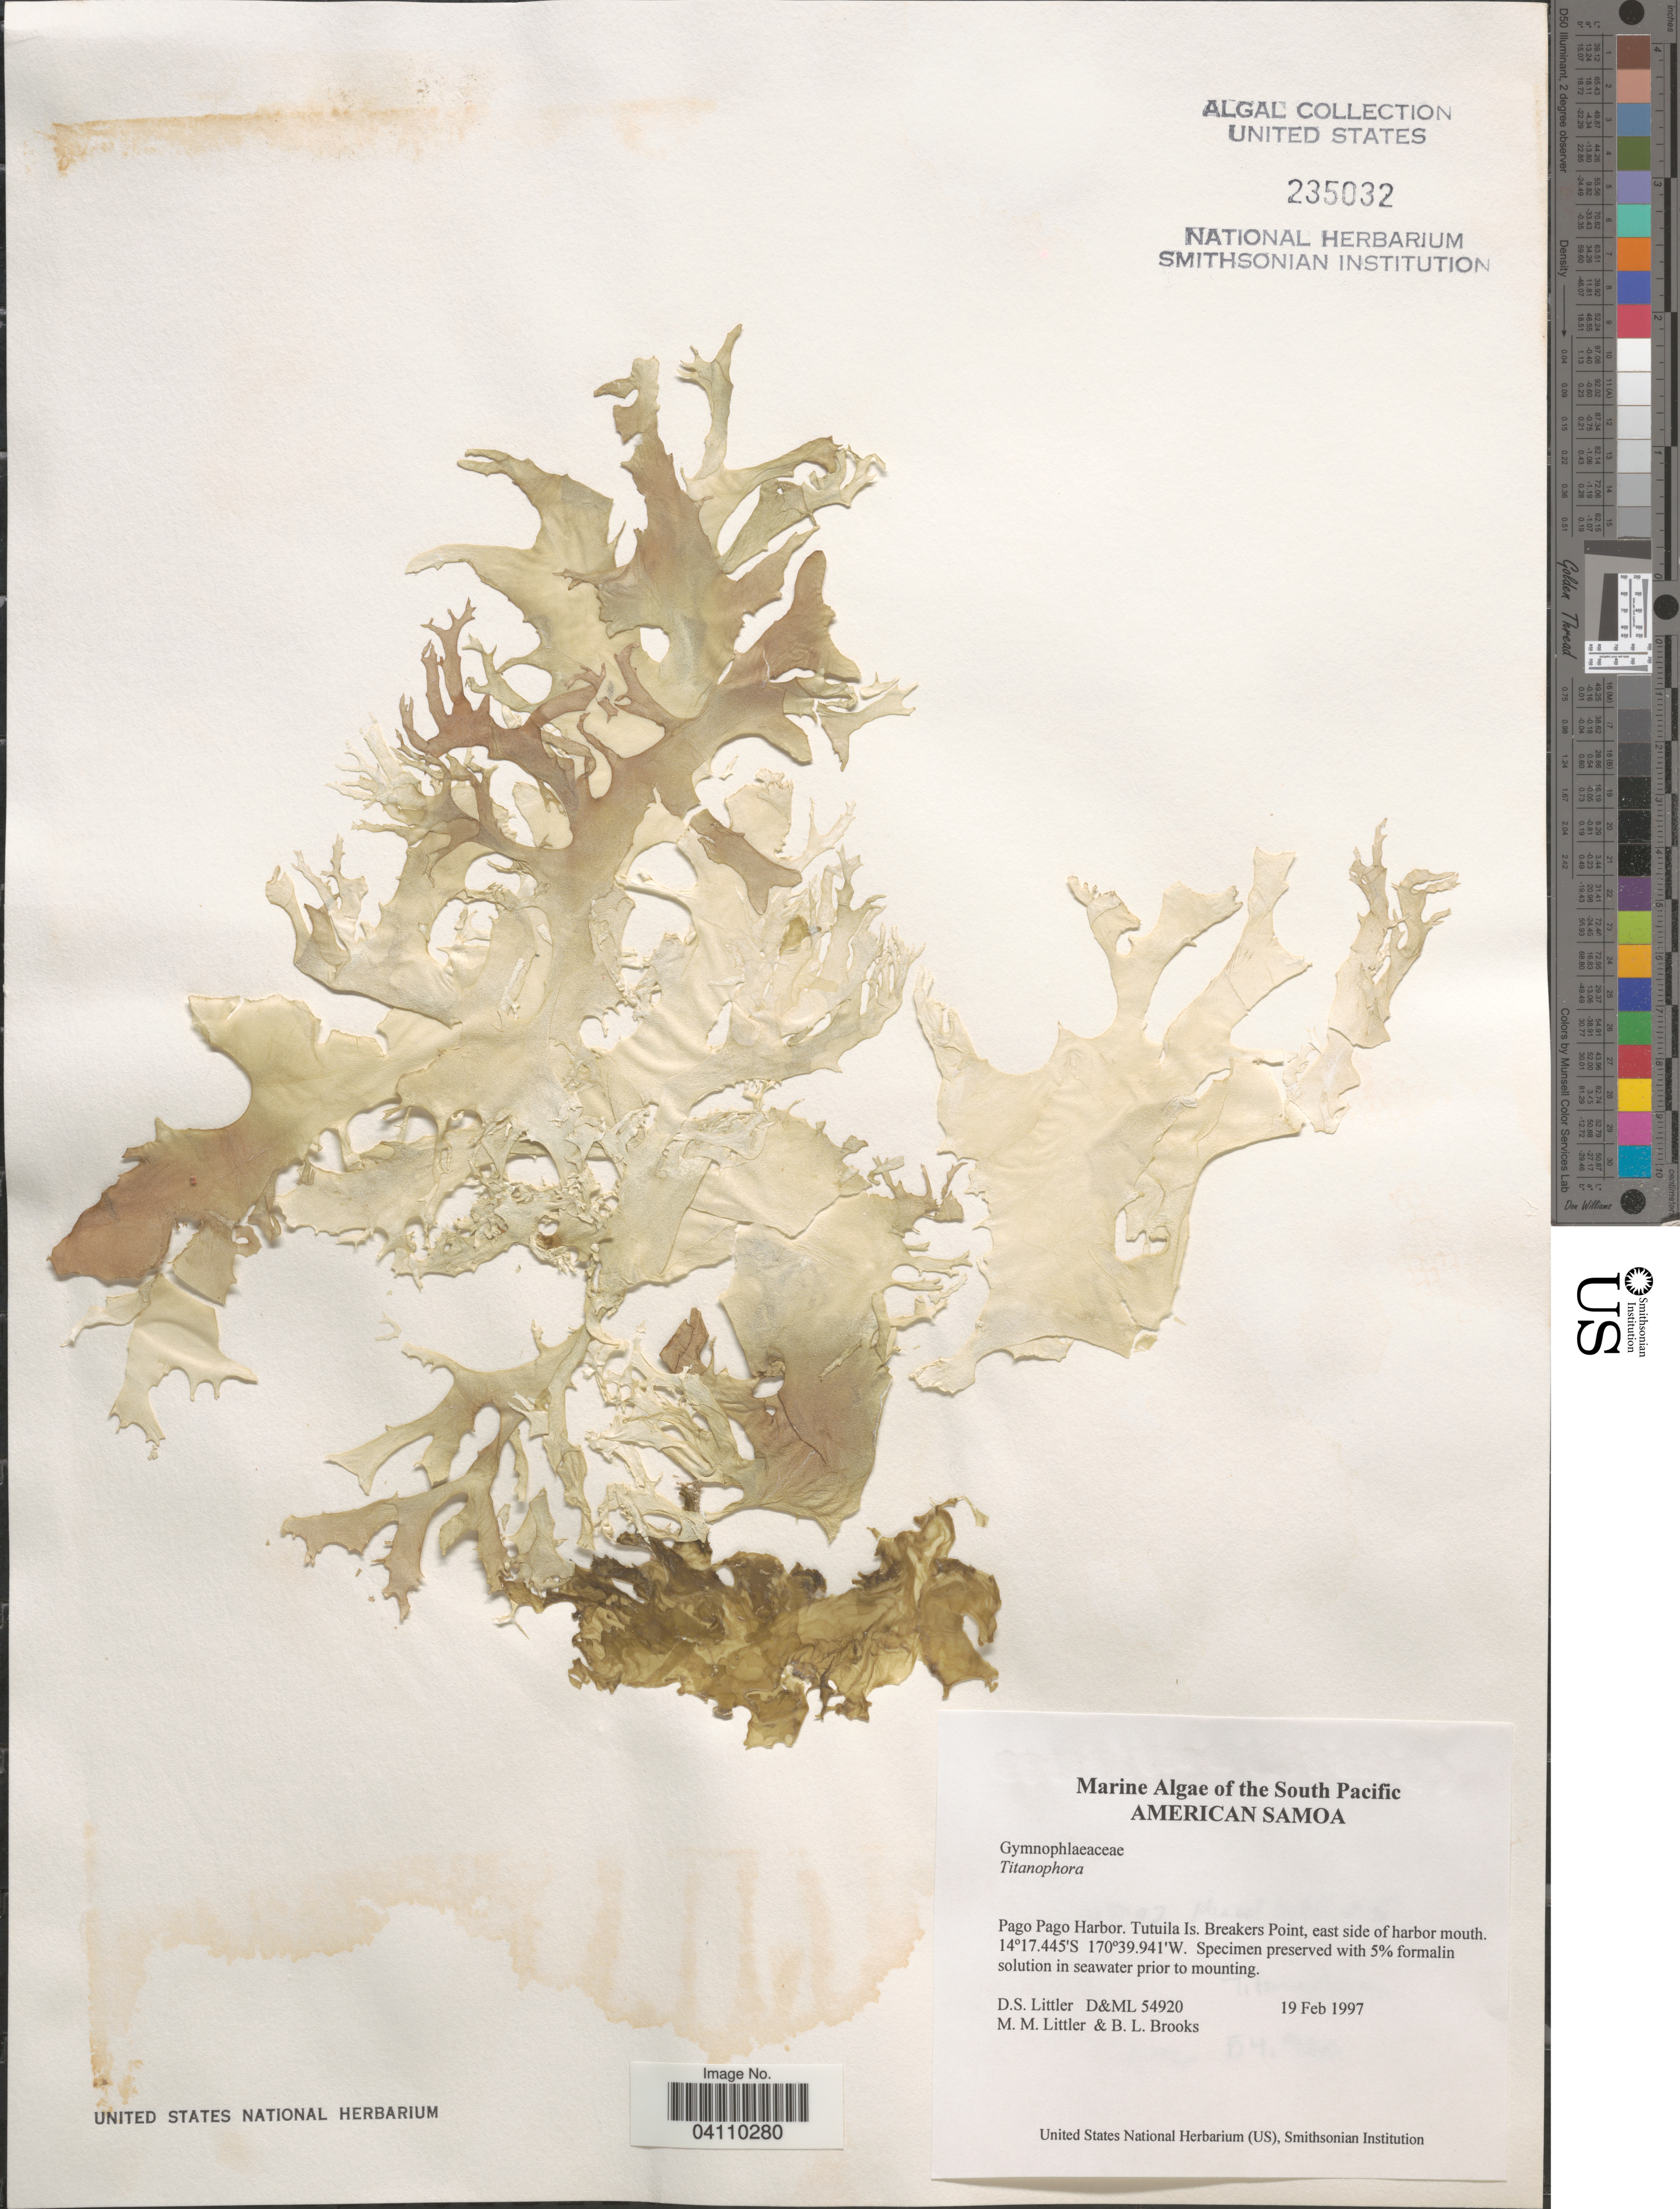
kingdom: Plantae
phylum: Rhodophyta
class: Florideophyceae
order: Nemastomatales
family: Schizymeniaceae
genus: Titanophora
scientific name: Titanophora sp.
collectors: D. S. Littler & B. Brooks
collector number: D&ML54920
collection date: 1997-02-19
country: American Samoa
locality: The South Pacific. Pago Pago Harbor. Tutuila Is. Breakers Point, east side of harbor mouth.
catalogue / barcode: US 235032